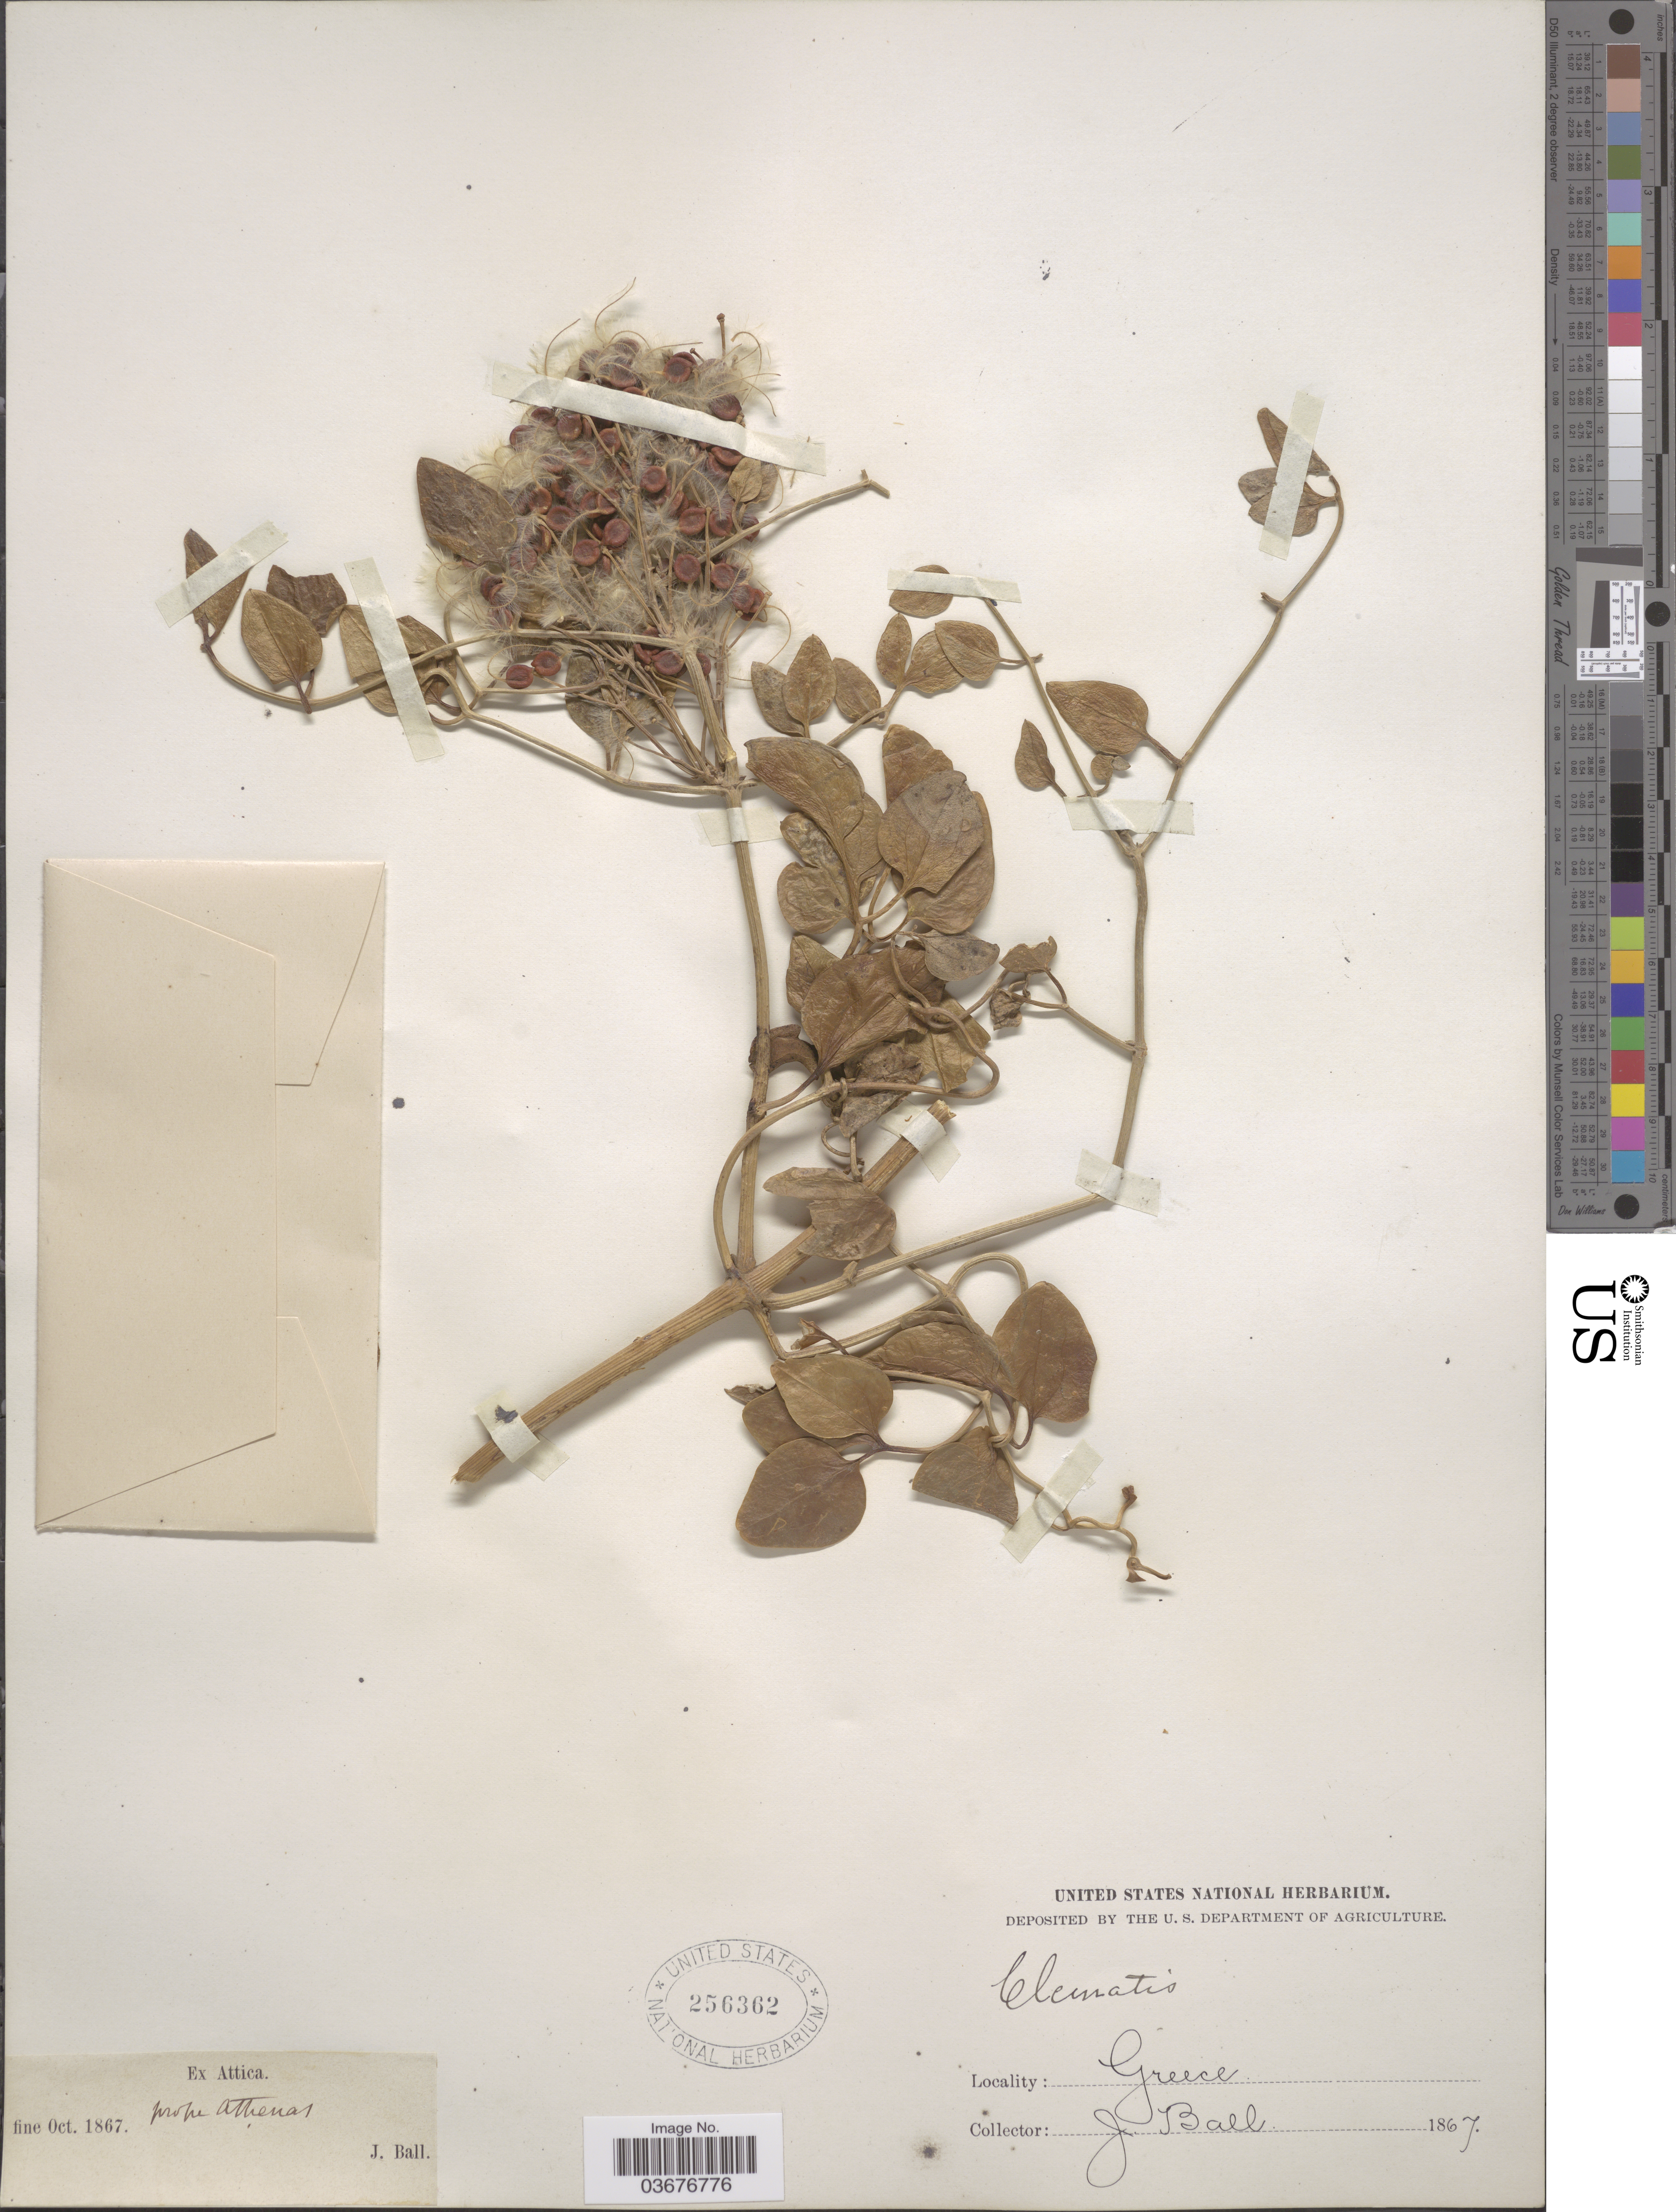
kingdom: Plantae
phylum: Tracheophyta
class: Magnoliopsida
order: Ranunculales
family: Ranunculaceae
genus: Clematis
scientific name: Clematis viticella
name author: L.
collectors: J. Ball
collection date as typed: fine Oct. 1867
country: Greece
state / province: Attica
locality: Ex Attica. Prope Athenas.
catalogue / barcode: US 256362